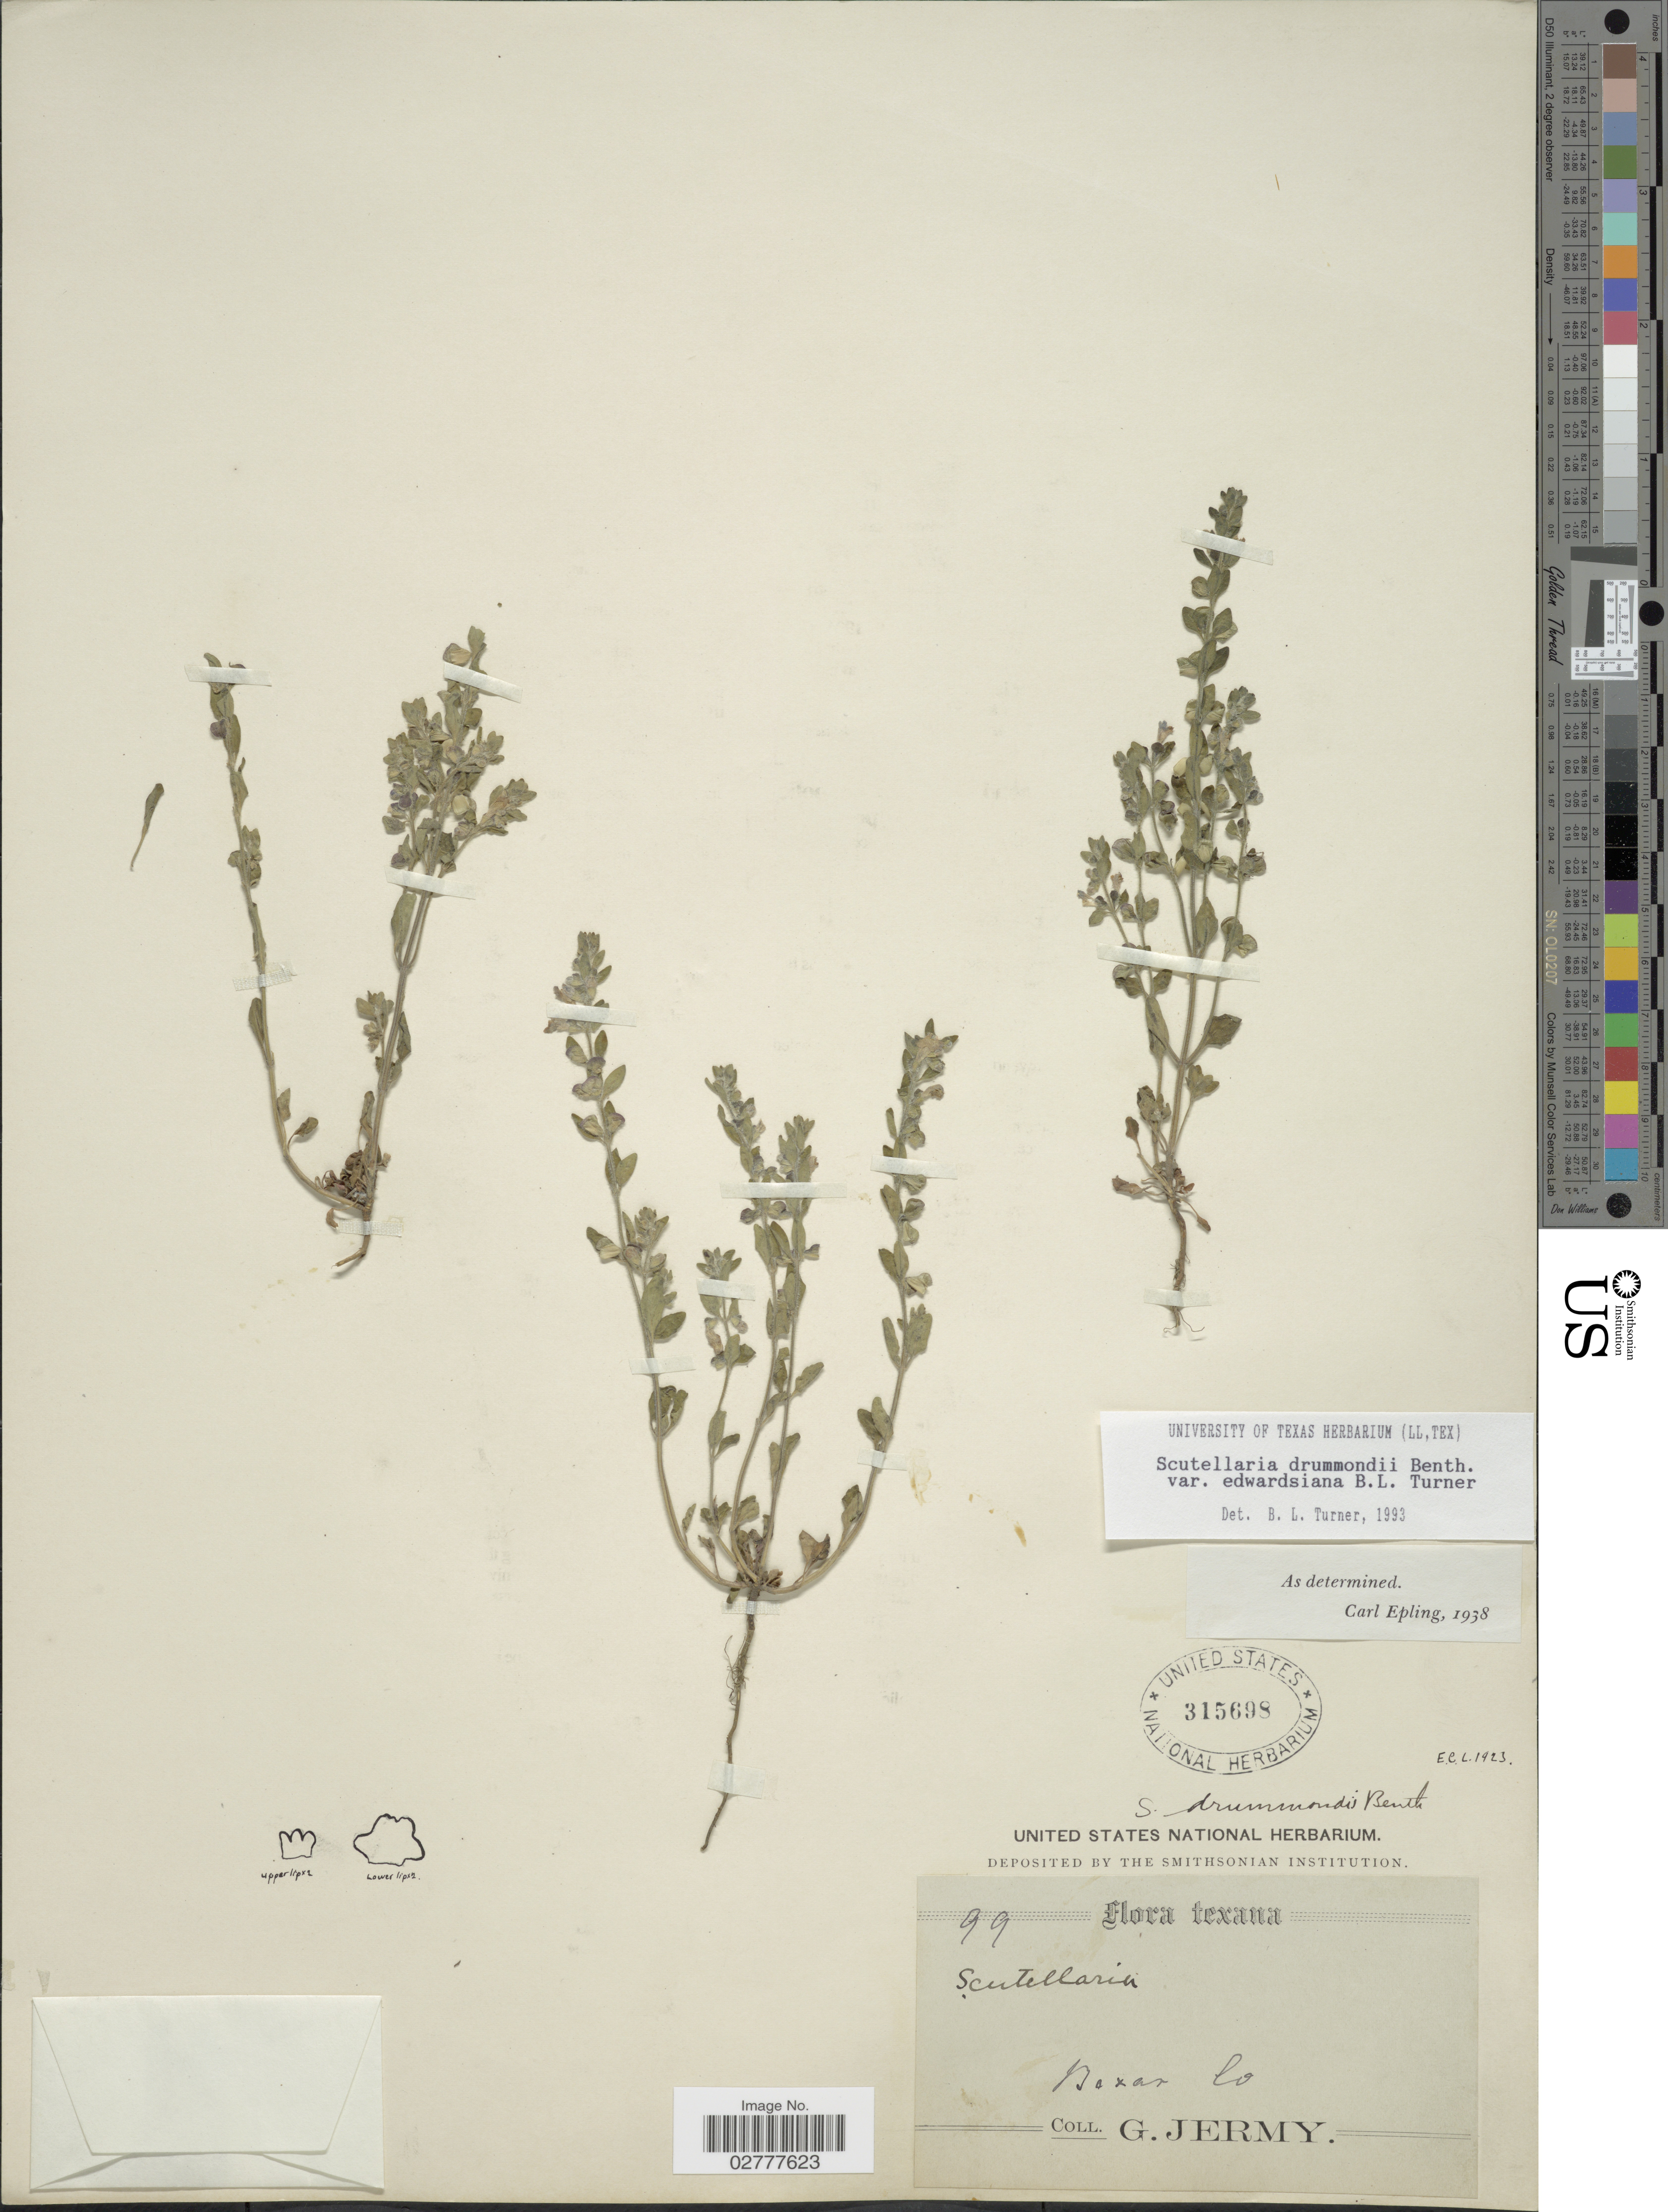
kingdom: Plantae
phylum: Tracheophyta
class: Magnoliopsida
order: Lamiales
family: Lamiaceae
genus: Scutellaria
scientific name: Scutellaria drummondii var. edwardsiana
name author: Benth.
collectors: G. Jermy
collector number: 99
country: United States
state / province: Texas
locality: Bexar Co.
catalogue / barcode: US 315698